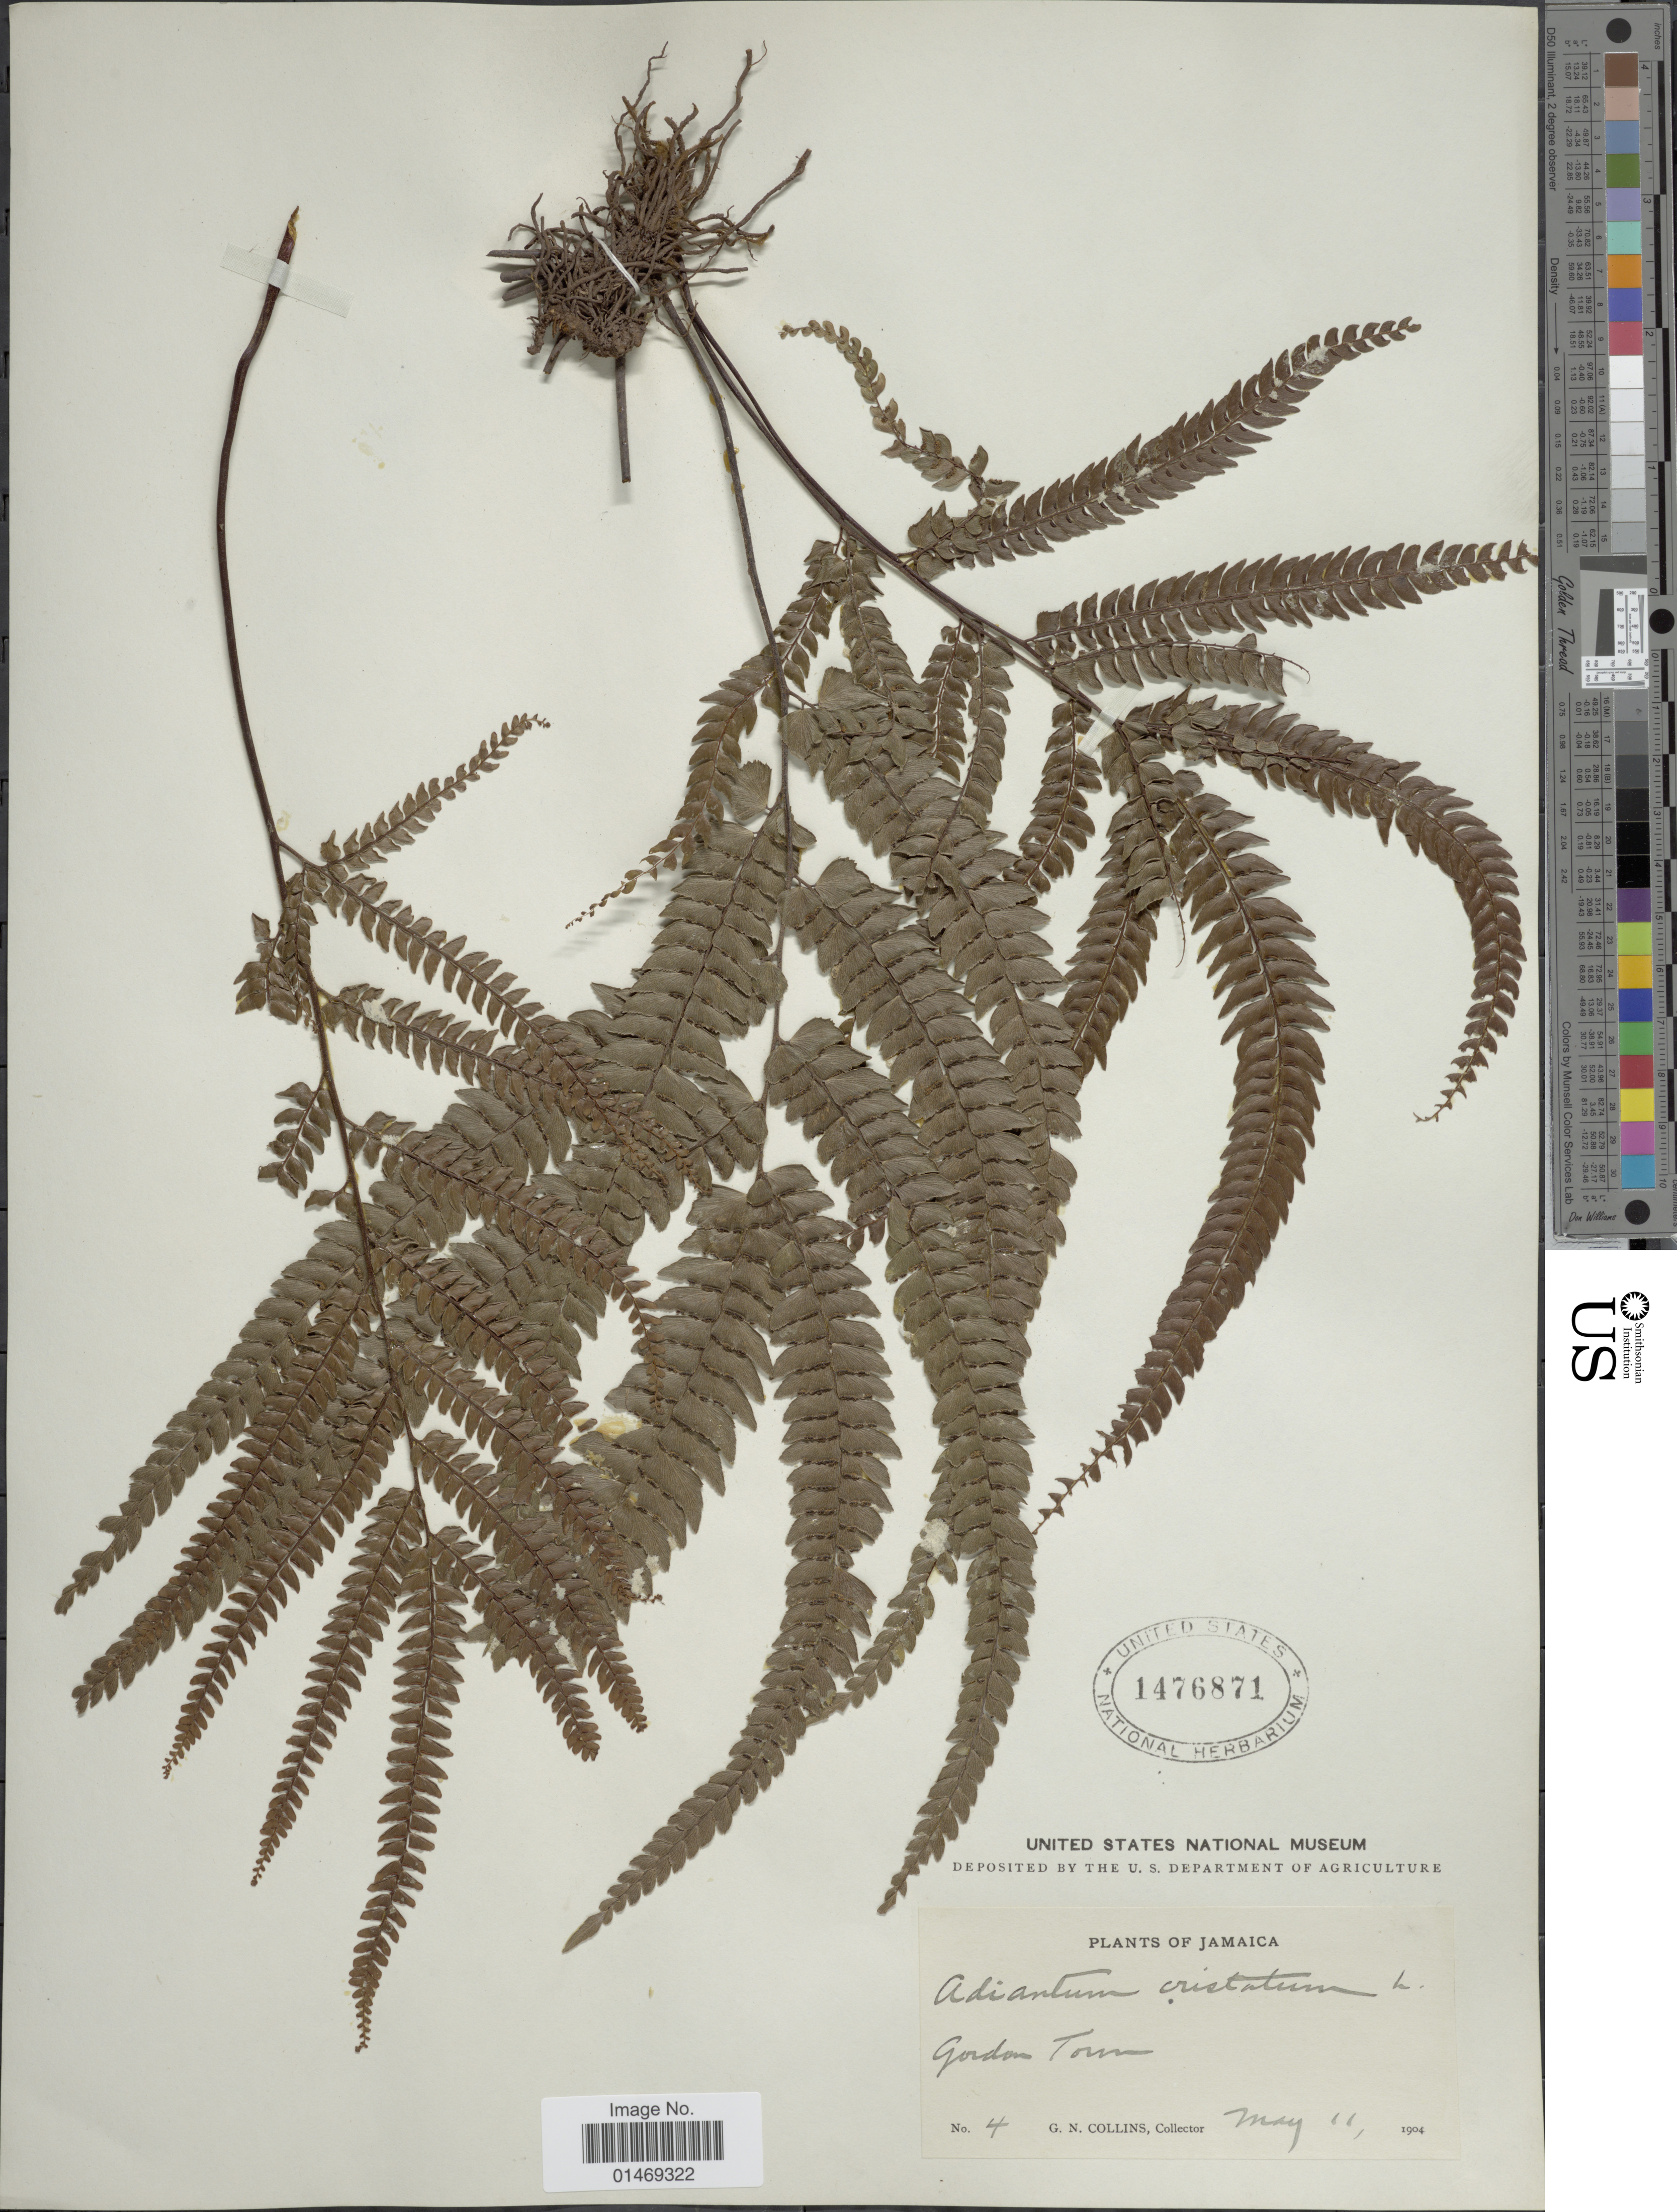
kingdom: Plantae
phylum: Tracheophyta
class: Polypodiopsida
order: Polypodiales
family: Pteridaceae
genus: Adiantum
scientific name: Adiantum pyramidale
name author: (L.) Willd.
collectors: G. Collins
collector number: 4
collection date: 1904-05-11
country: Jamaica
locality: Gordon Town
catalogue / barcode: US 1476871